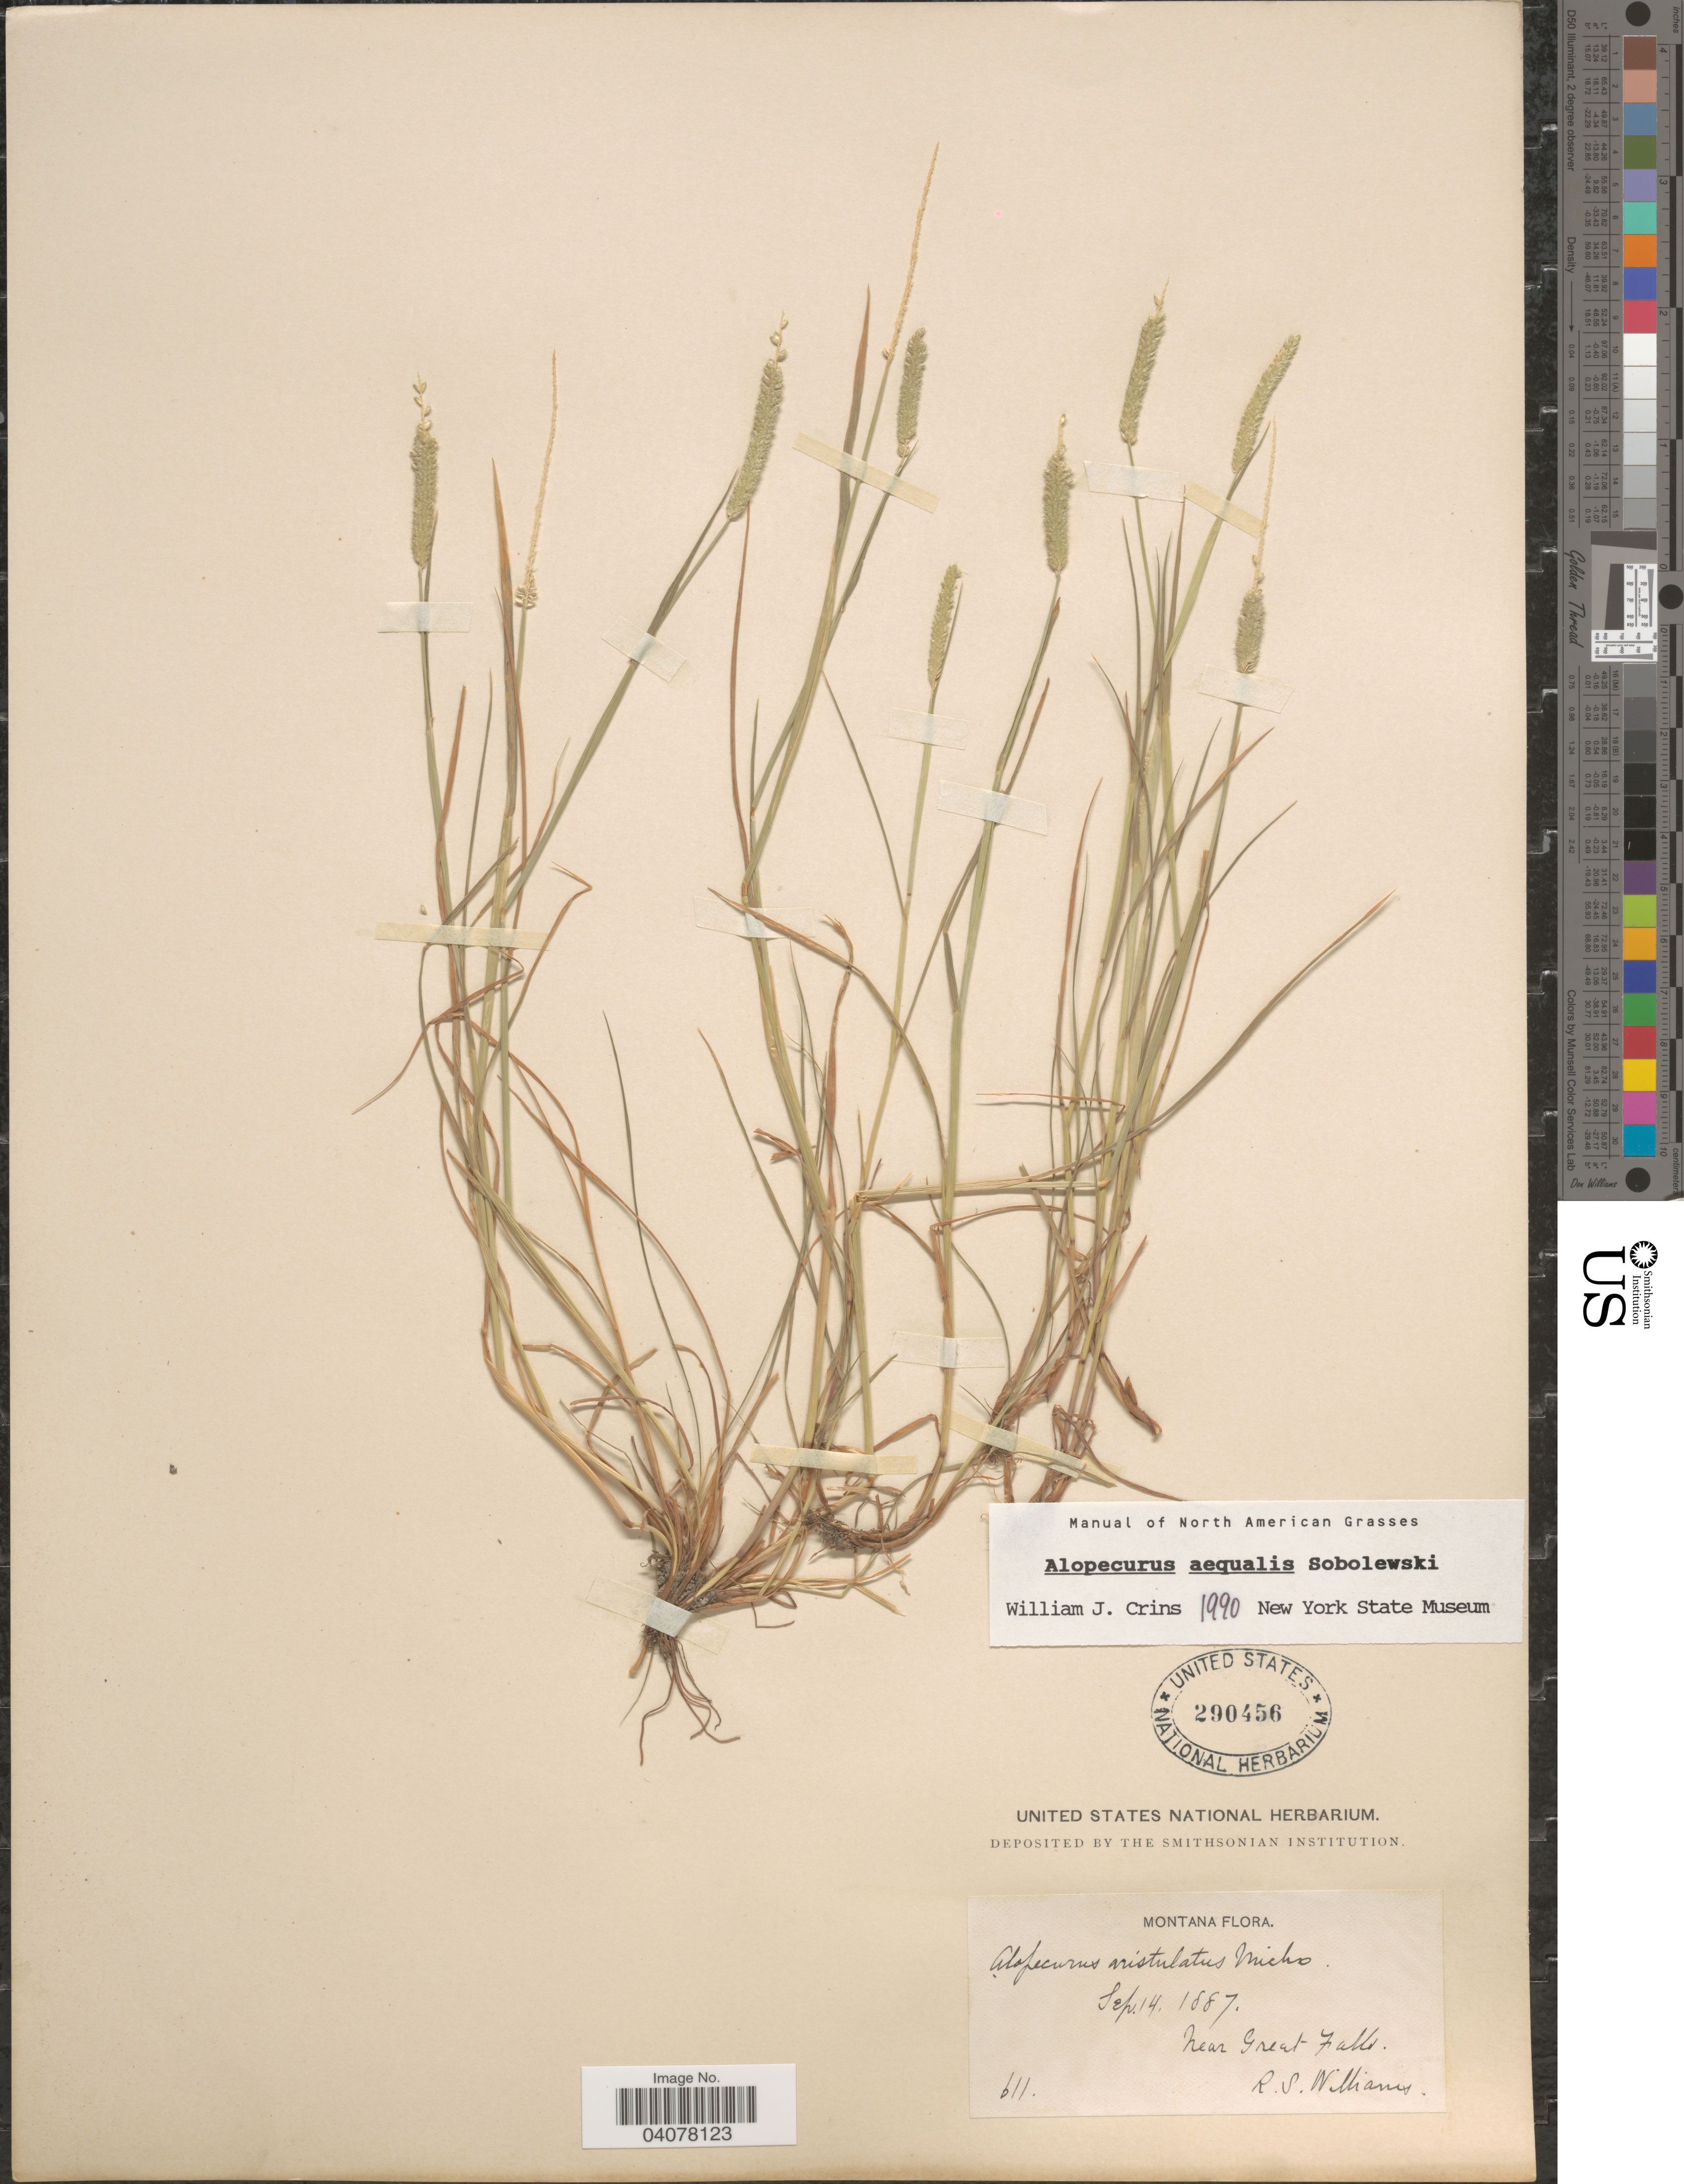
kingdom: Plantae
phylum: Tracheophyta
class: Liliopsida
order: Poales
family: Poaceae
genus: Alopecurus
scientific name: Alopecurus aequalis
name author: Sobol.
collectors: R. S. Williams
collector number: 611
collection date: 1887-09-14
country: United States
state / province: Montana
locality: Near Great Falls.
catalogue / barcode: US 290456